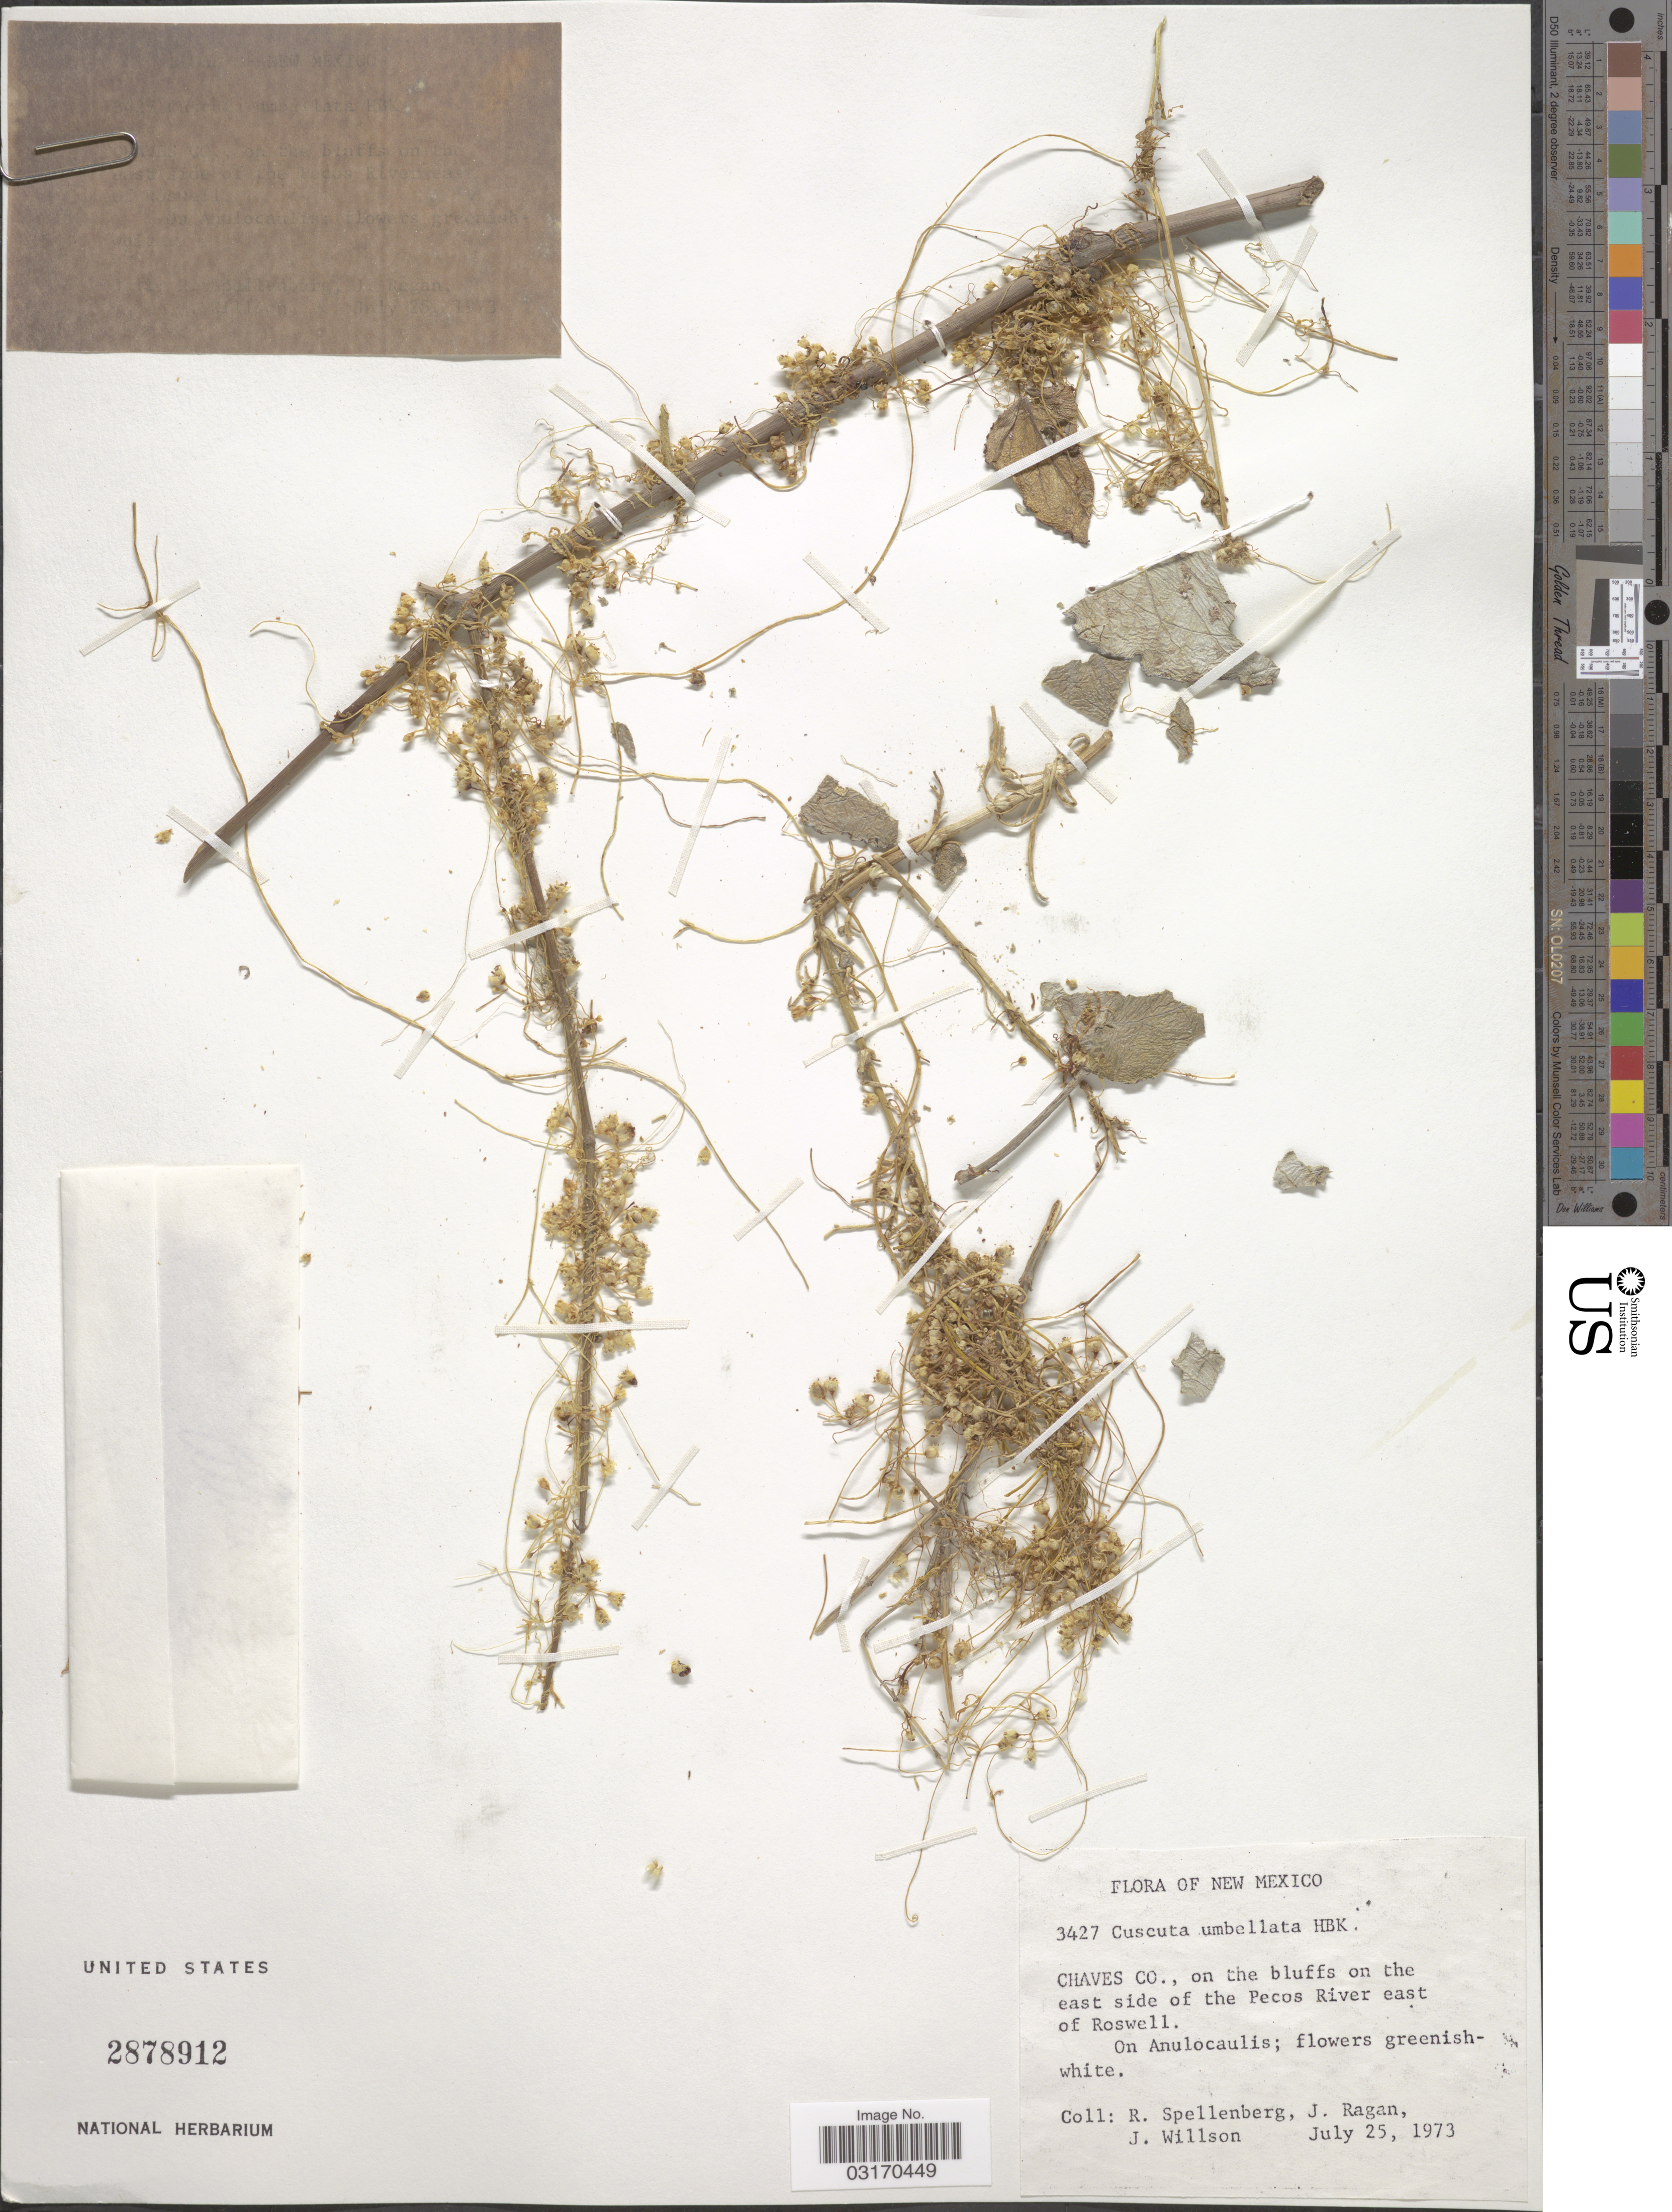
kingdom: Plantae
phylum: Tracheophyta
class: Magnoliopsida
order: Solanales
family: Convolvulaceae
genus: Cuscuta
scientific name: Cuscuta umbellata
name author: Kunth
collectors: R. Spellenberg, J. Ragan & J. Wilson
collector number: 3427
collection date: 1973-07-25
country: United States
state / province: New Mexico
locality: Chaves Co., on the bluffs on the east side of the Pecos River east of Roswell.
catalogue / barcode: US 2878912